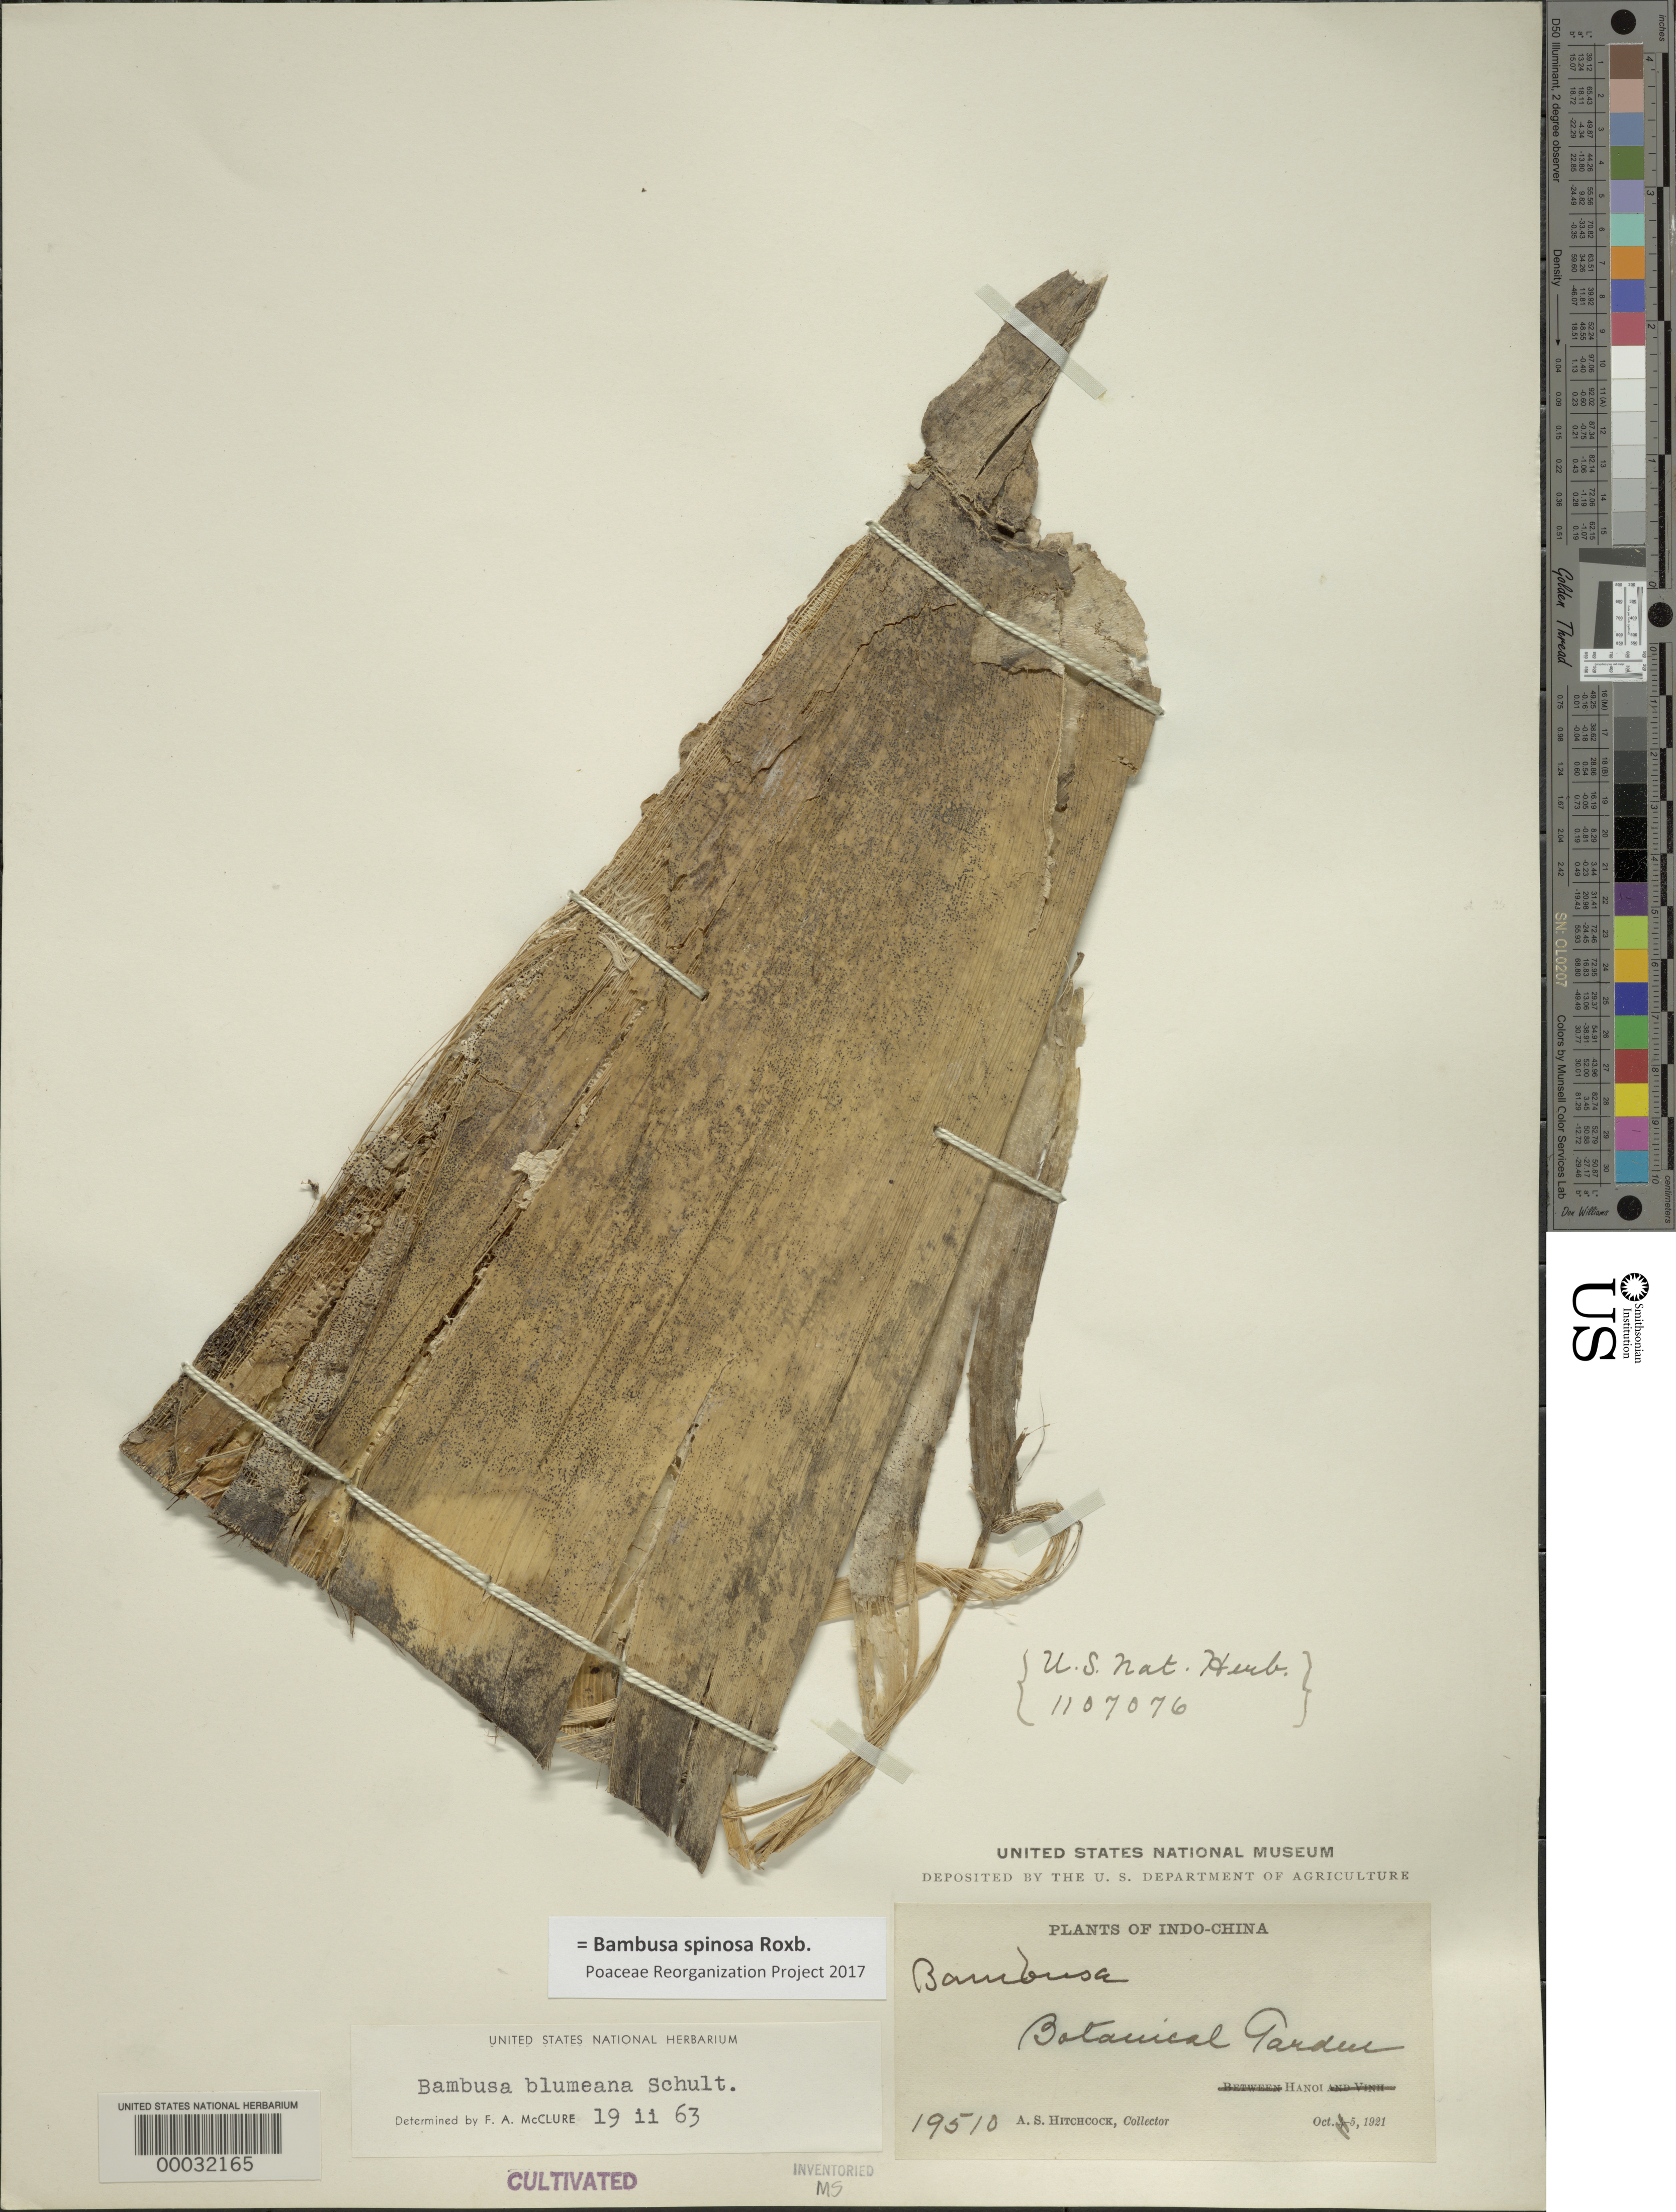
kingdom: Plantae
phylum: Tracheophyta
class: Liliopsida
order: Poales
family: Poaceae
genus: Bambusa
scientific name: Bambusa spinosa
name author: Roxb.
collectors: A. S. Hitchcock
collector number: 19510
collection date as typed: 05 Oct 1921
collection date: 1921-10-05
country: Vietnam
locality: Hanoi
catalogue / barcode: US 1107076